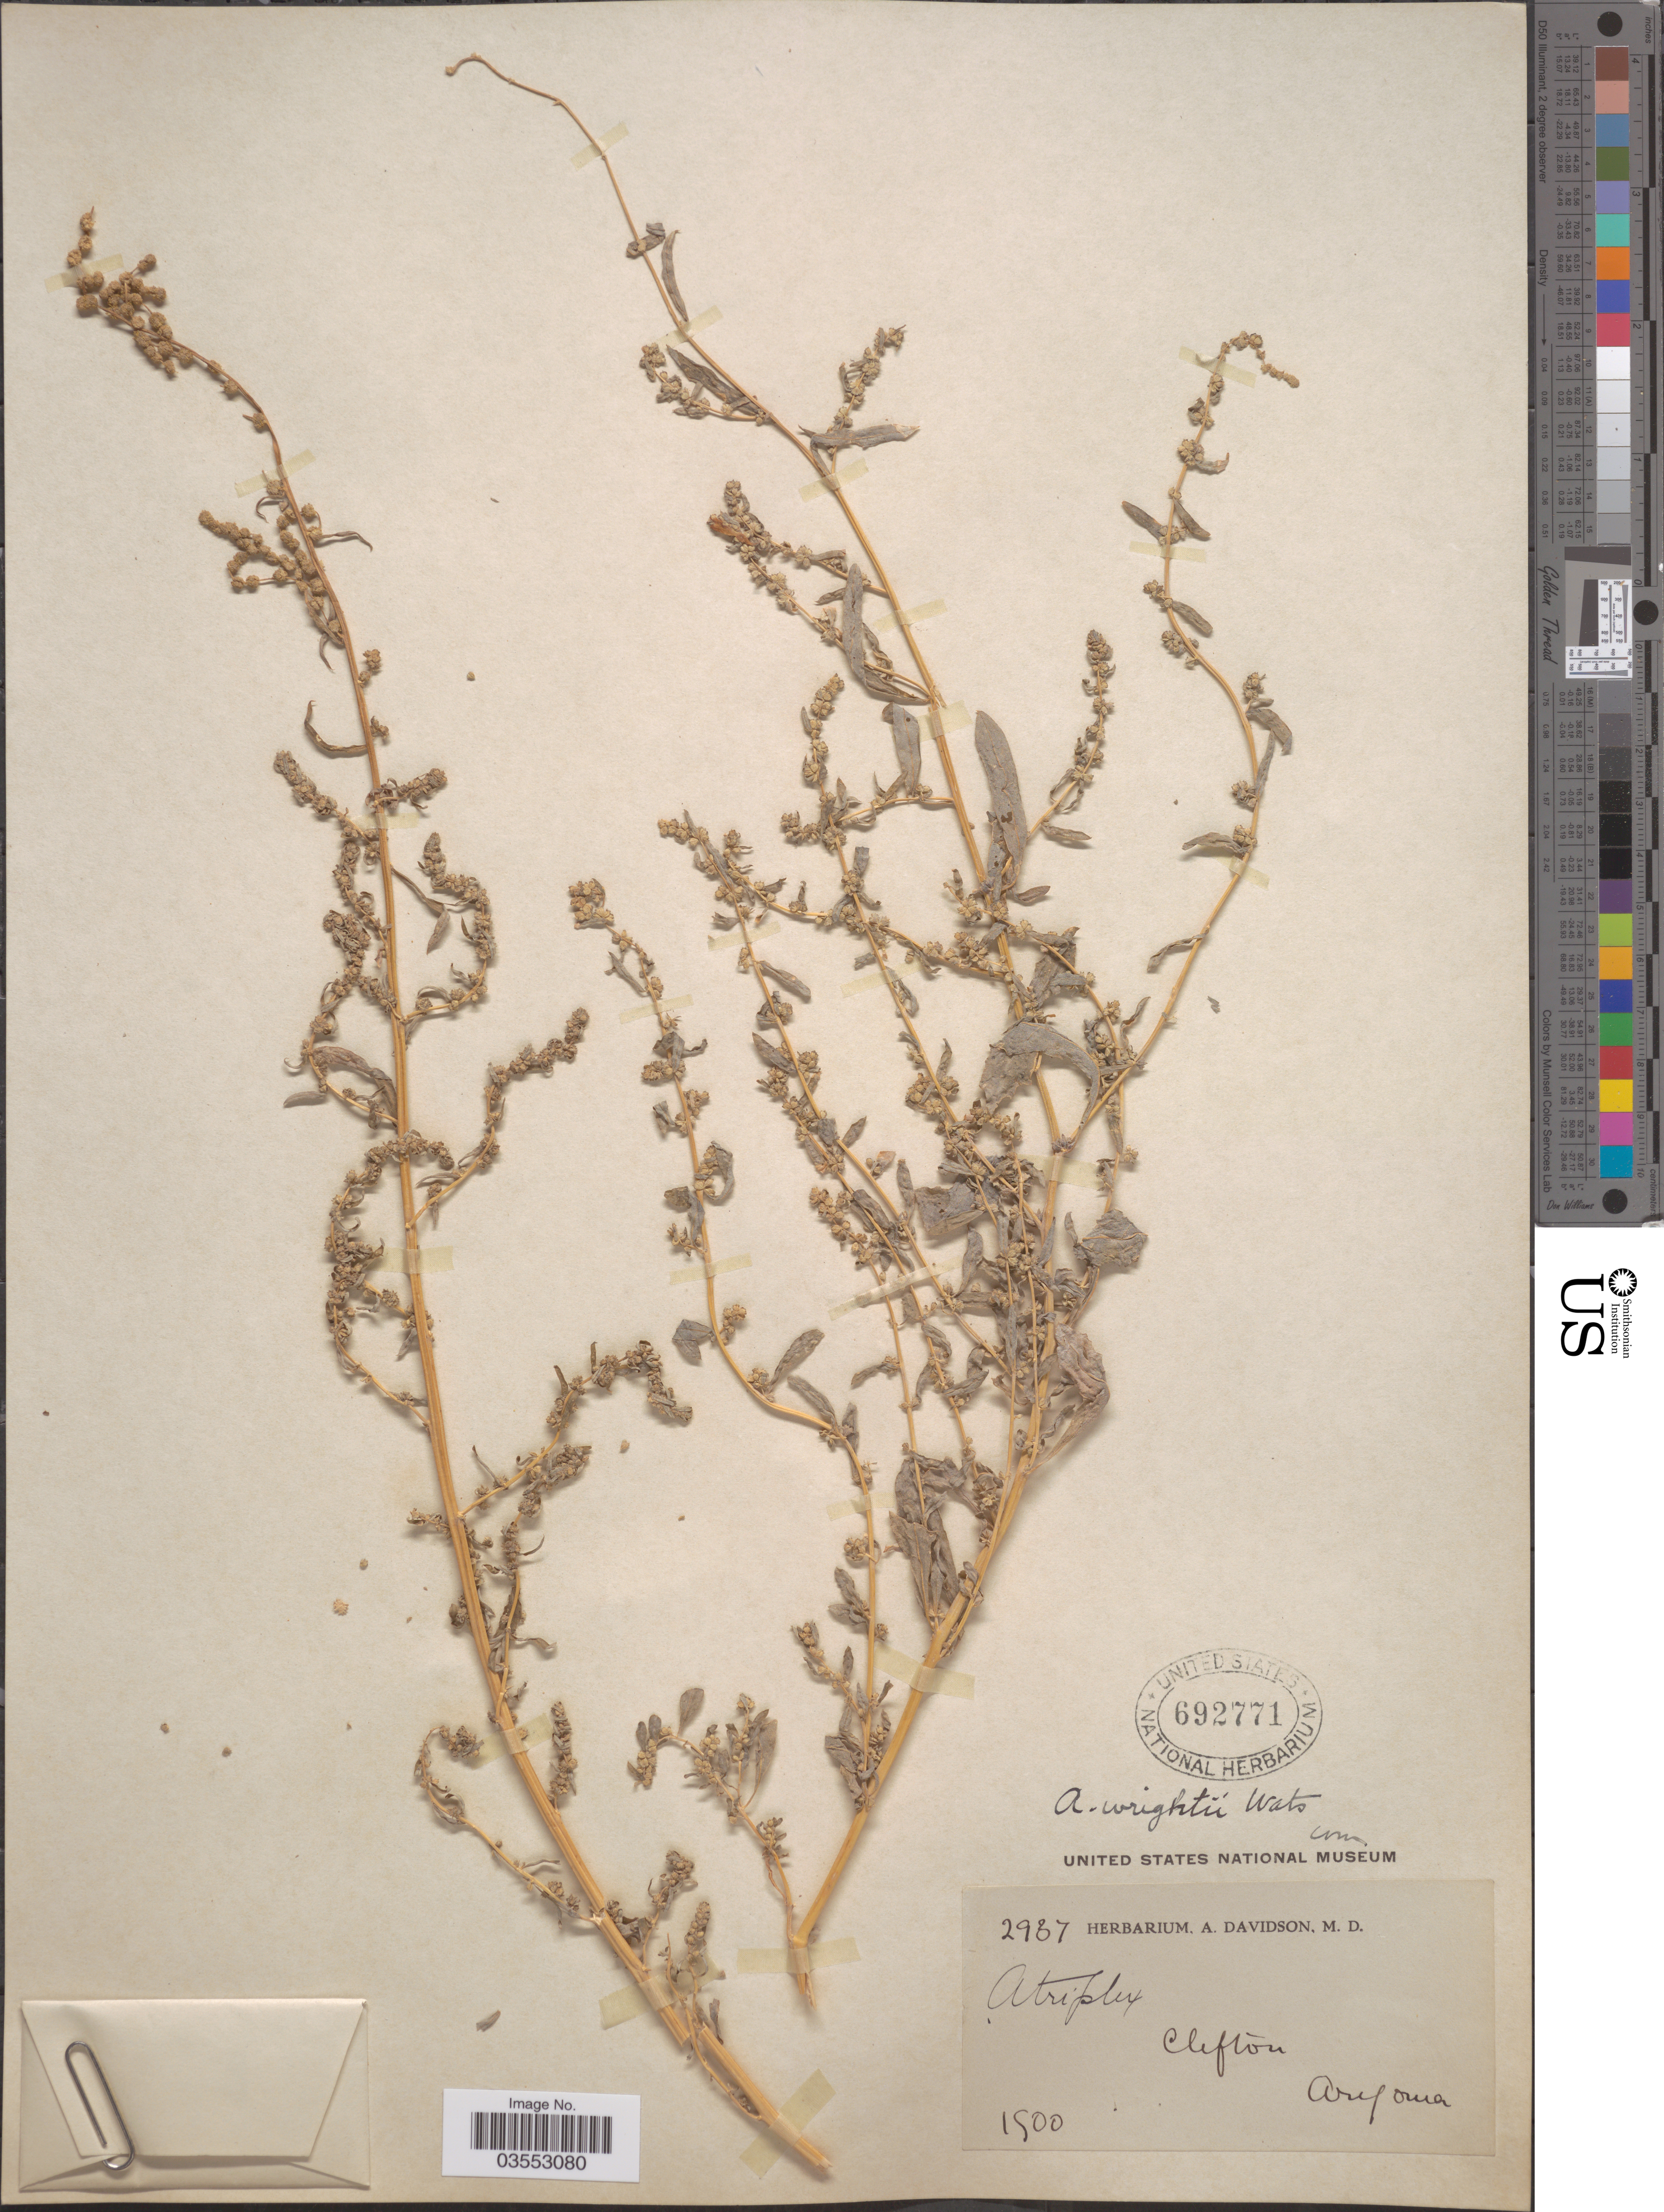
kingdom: Plantae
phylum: Tracheophyta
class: Magnoliopsida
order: Caryophyllales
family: Amaranthaceae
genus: Atriplex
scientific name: Atriplex wrightii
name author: S. Watson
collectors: ex herb. A. Davidson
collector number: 2937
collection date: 1900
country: United States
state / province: Arizona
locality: Clifton.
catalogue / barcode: US 692771